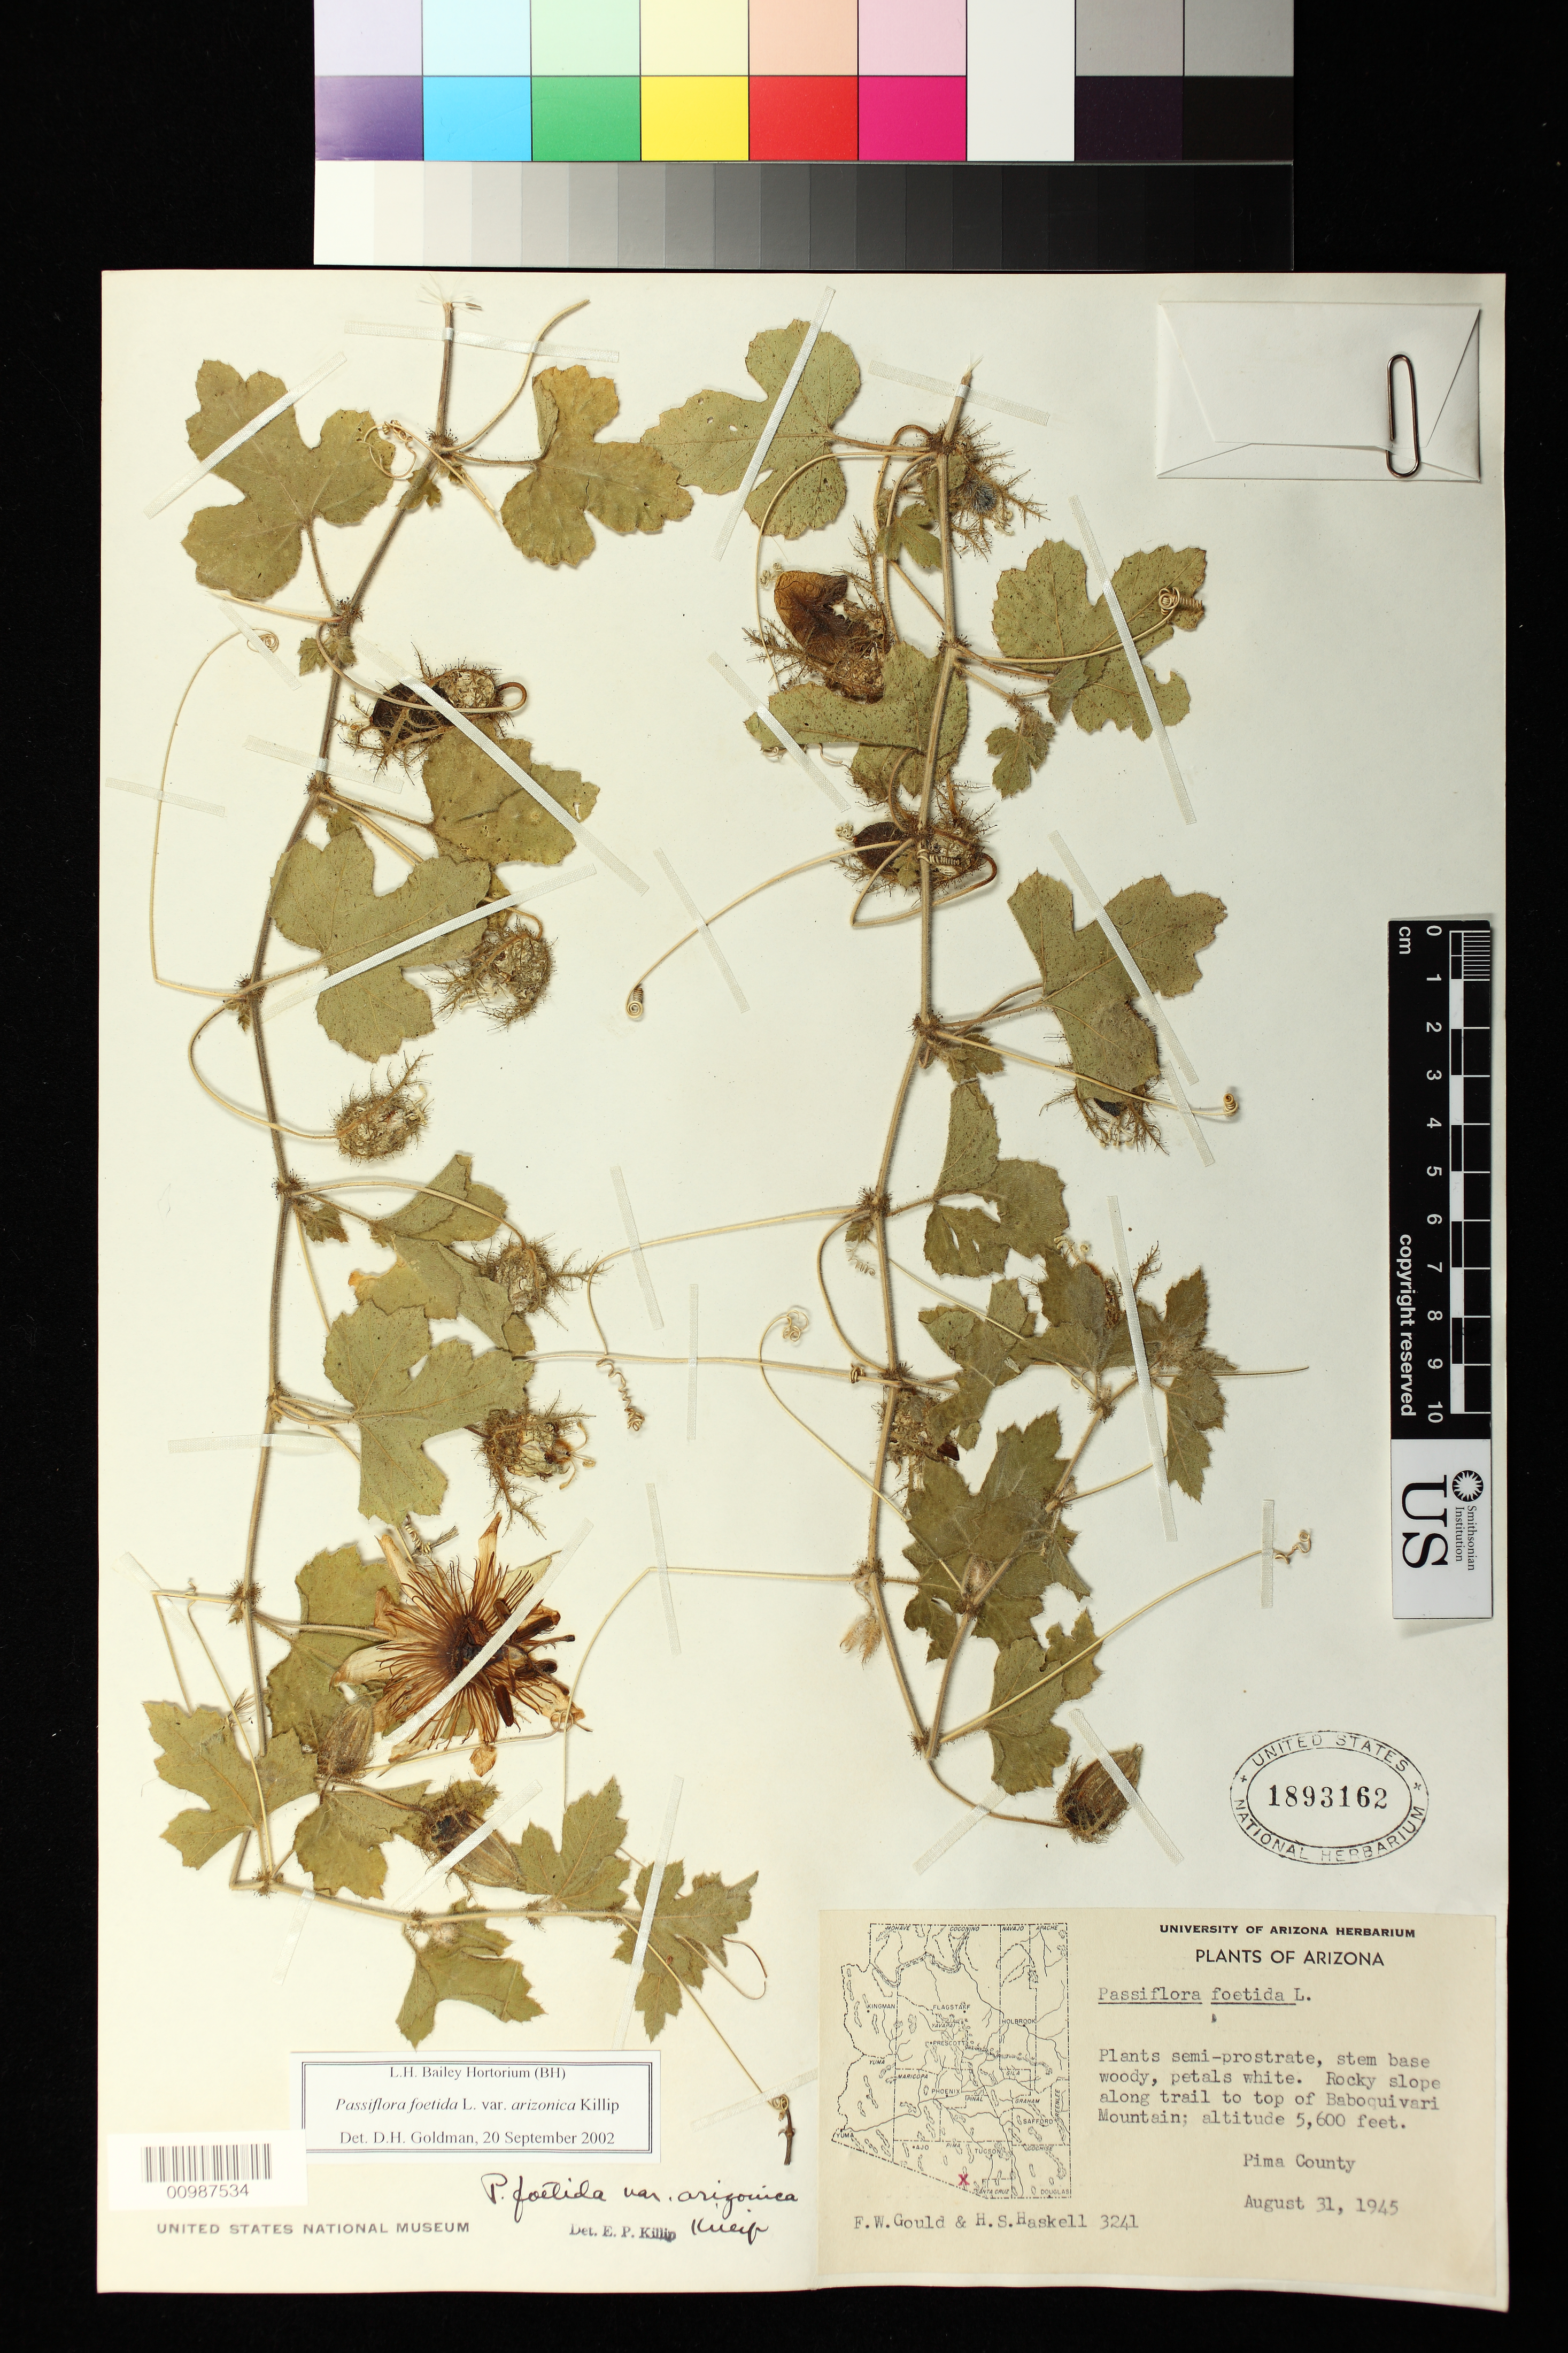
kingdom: Plantae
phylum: Tracheophyta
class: Magnoliopsida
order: Malpighiales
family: Passifloraceae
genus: Passiflora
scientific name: Passiflora arizonica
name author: (Killip) D.H. Goldman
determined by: Svoboda, Harlan T., (NA), US Department of Agriculture (UNITED STATES)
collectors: F. W. Gould & H. Haskell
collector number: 3241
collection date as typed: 31 Aug 1945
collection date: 1945-08-31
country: United States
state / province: Arizona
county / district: Pima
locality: Plants semi-prostrate, stem base woody, petals white. Rocky slope along trail to top of Baboquivari Mountain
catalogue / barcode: US 1893162